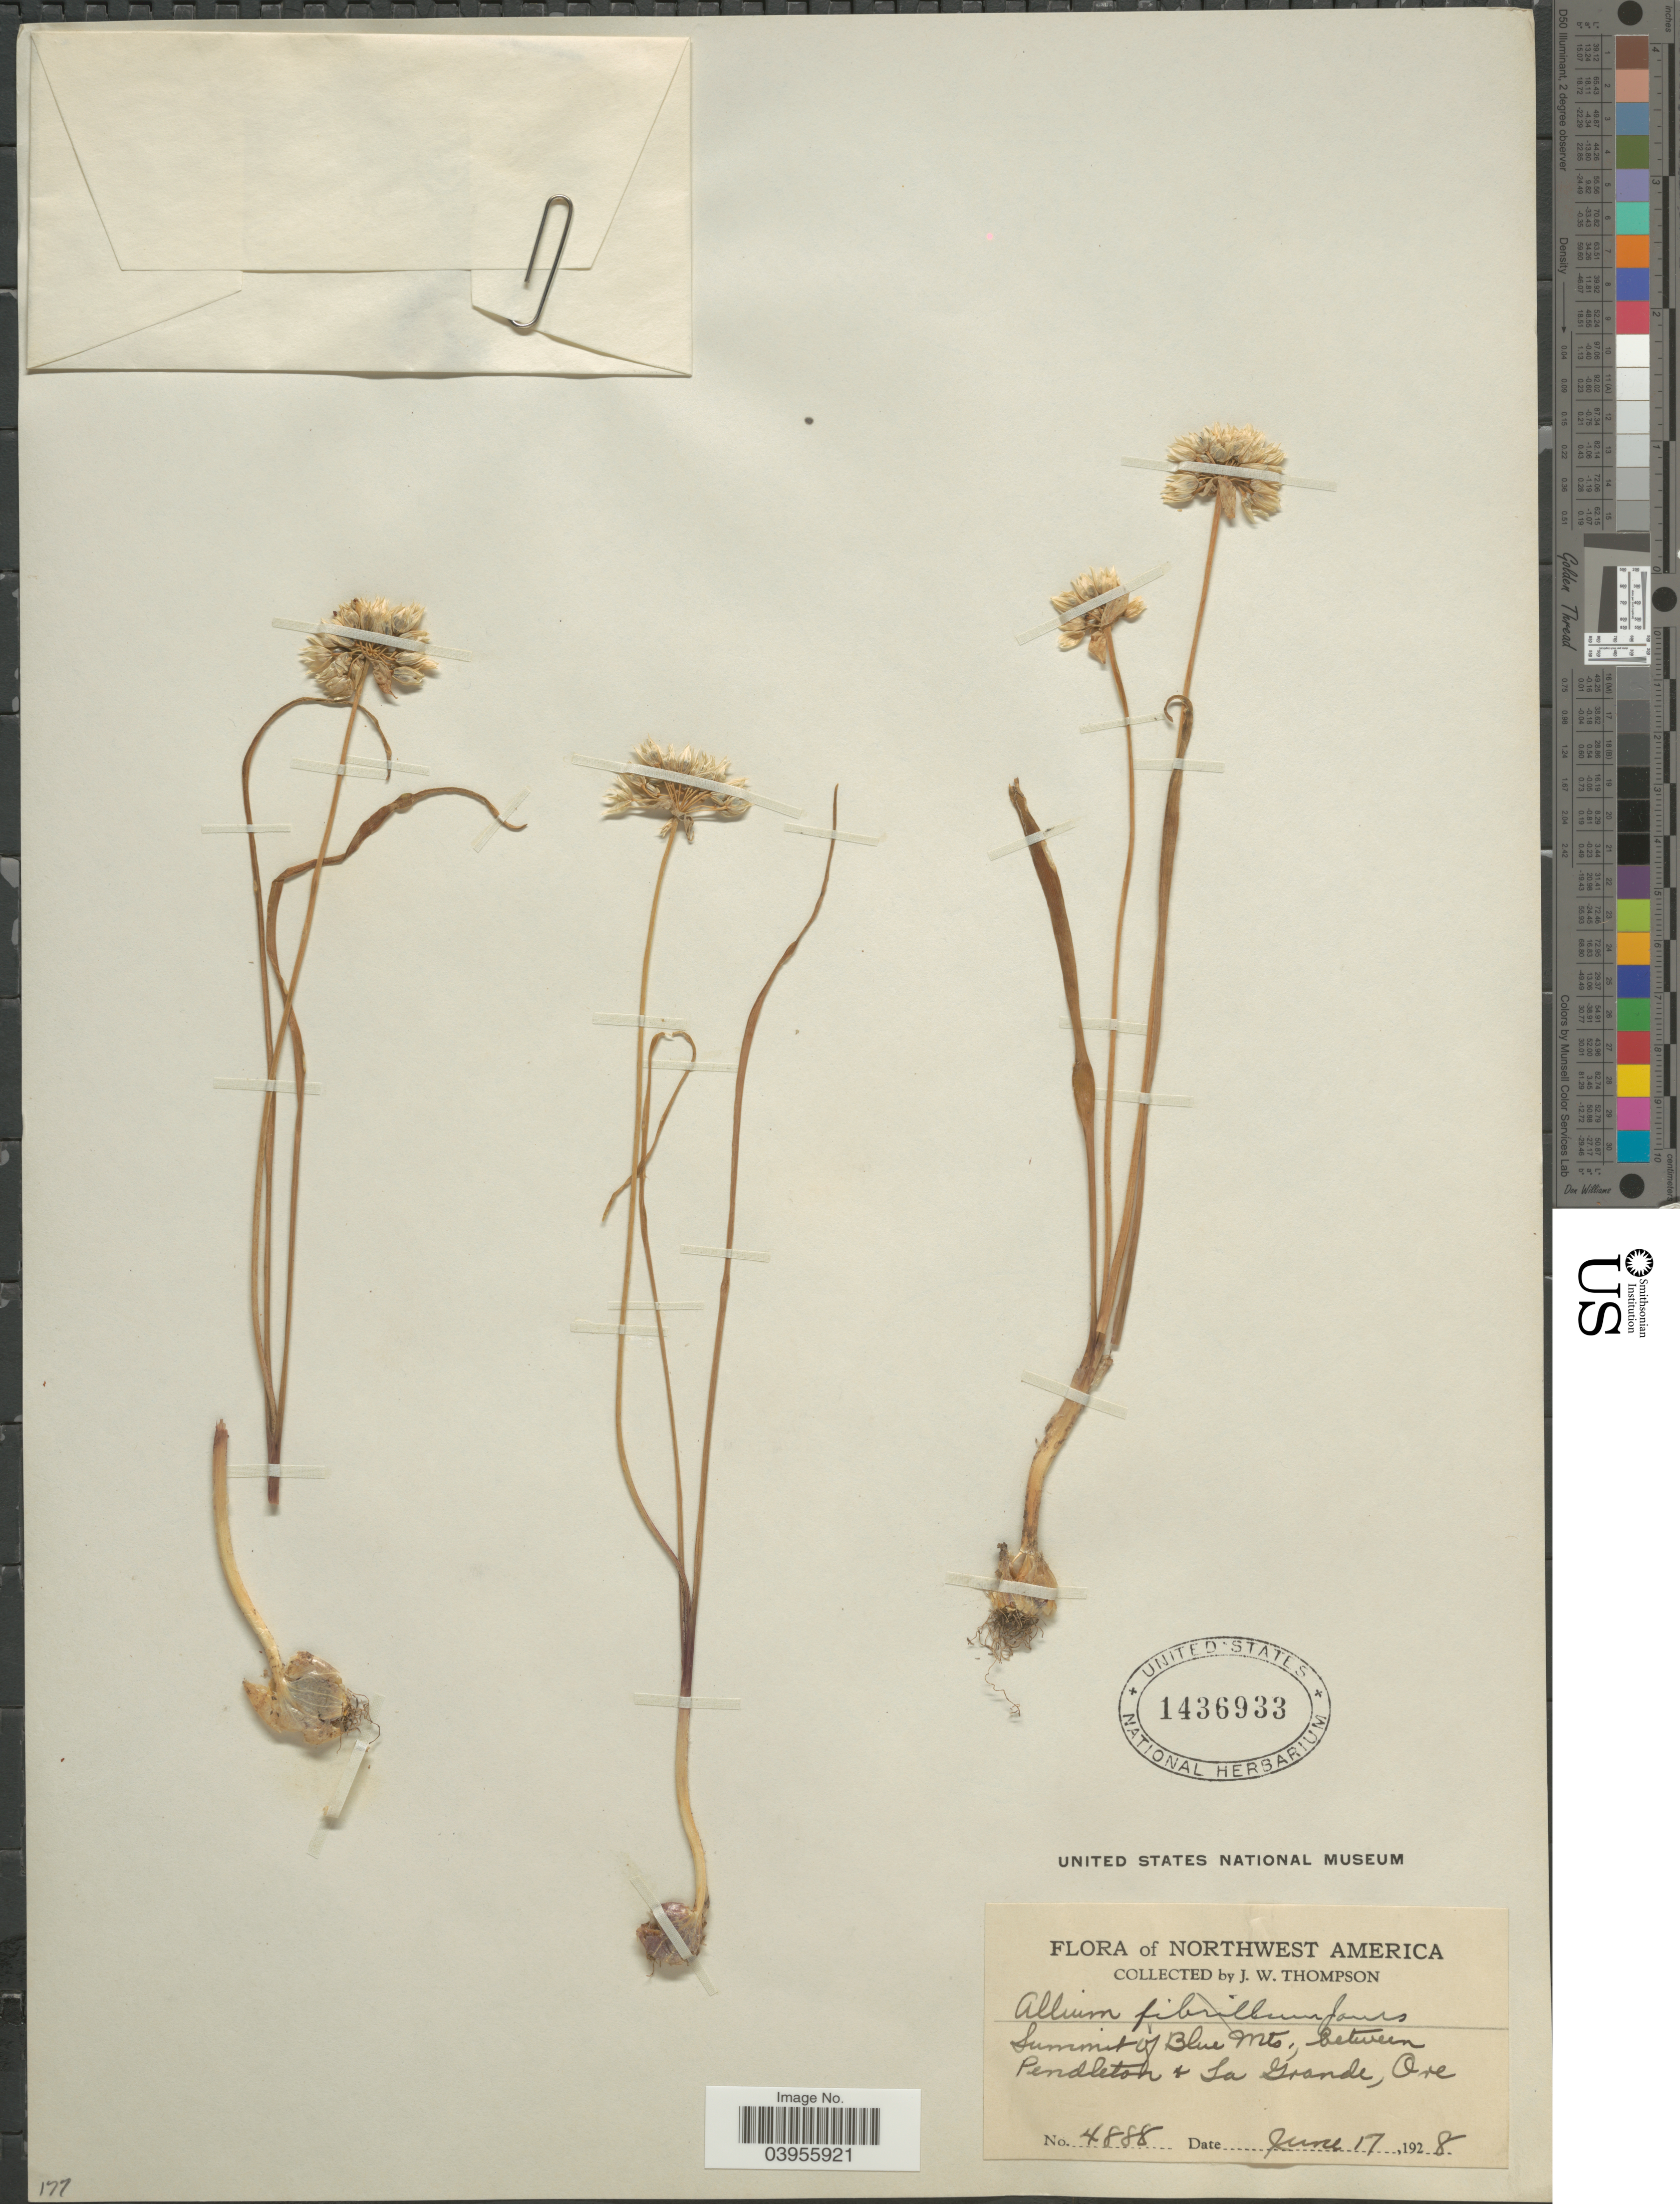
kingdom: Plantae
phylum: Tracheophyta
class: Liliopsida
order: Asparagales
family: Amaryllidaceae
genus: Allium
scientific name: Allium fibrillum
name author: M.E. Jones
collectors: J. Thompson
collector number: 4888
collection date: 1928-06-17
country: United States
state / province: Oregon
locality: Summit of Blue Mts., between Pendleton & La Grande.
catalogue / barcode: US 1436933